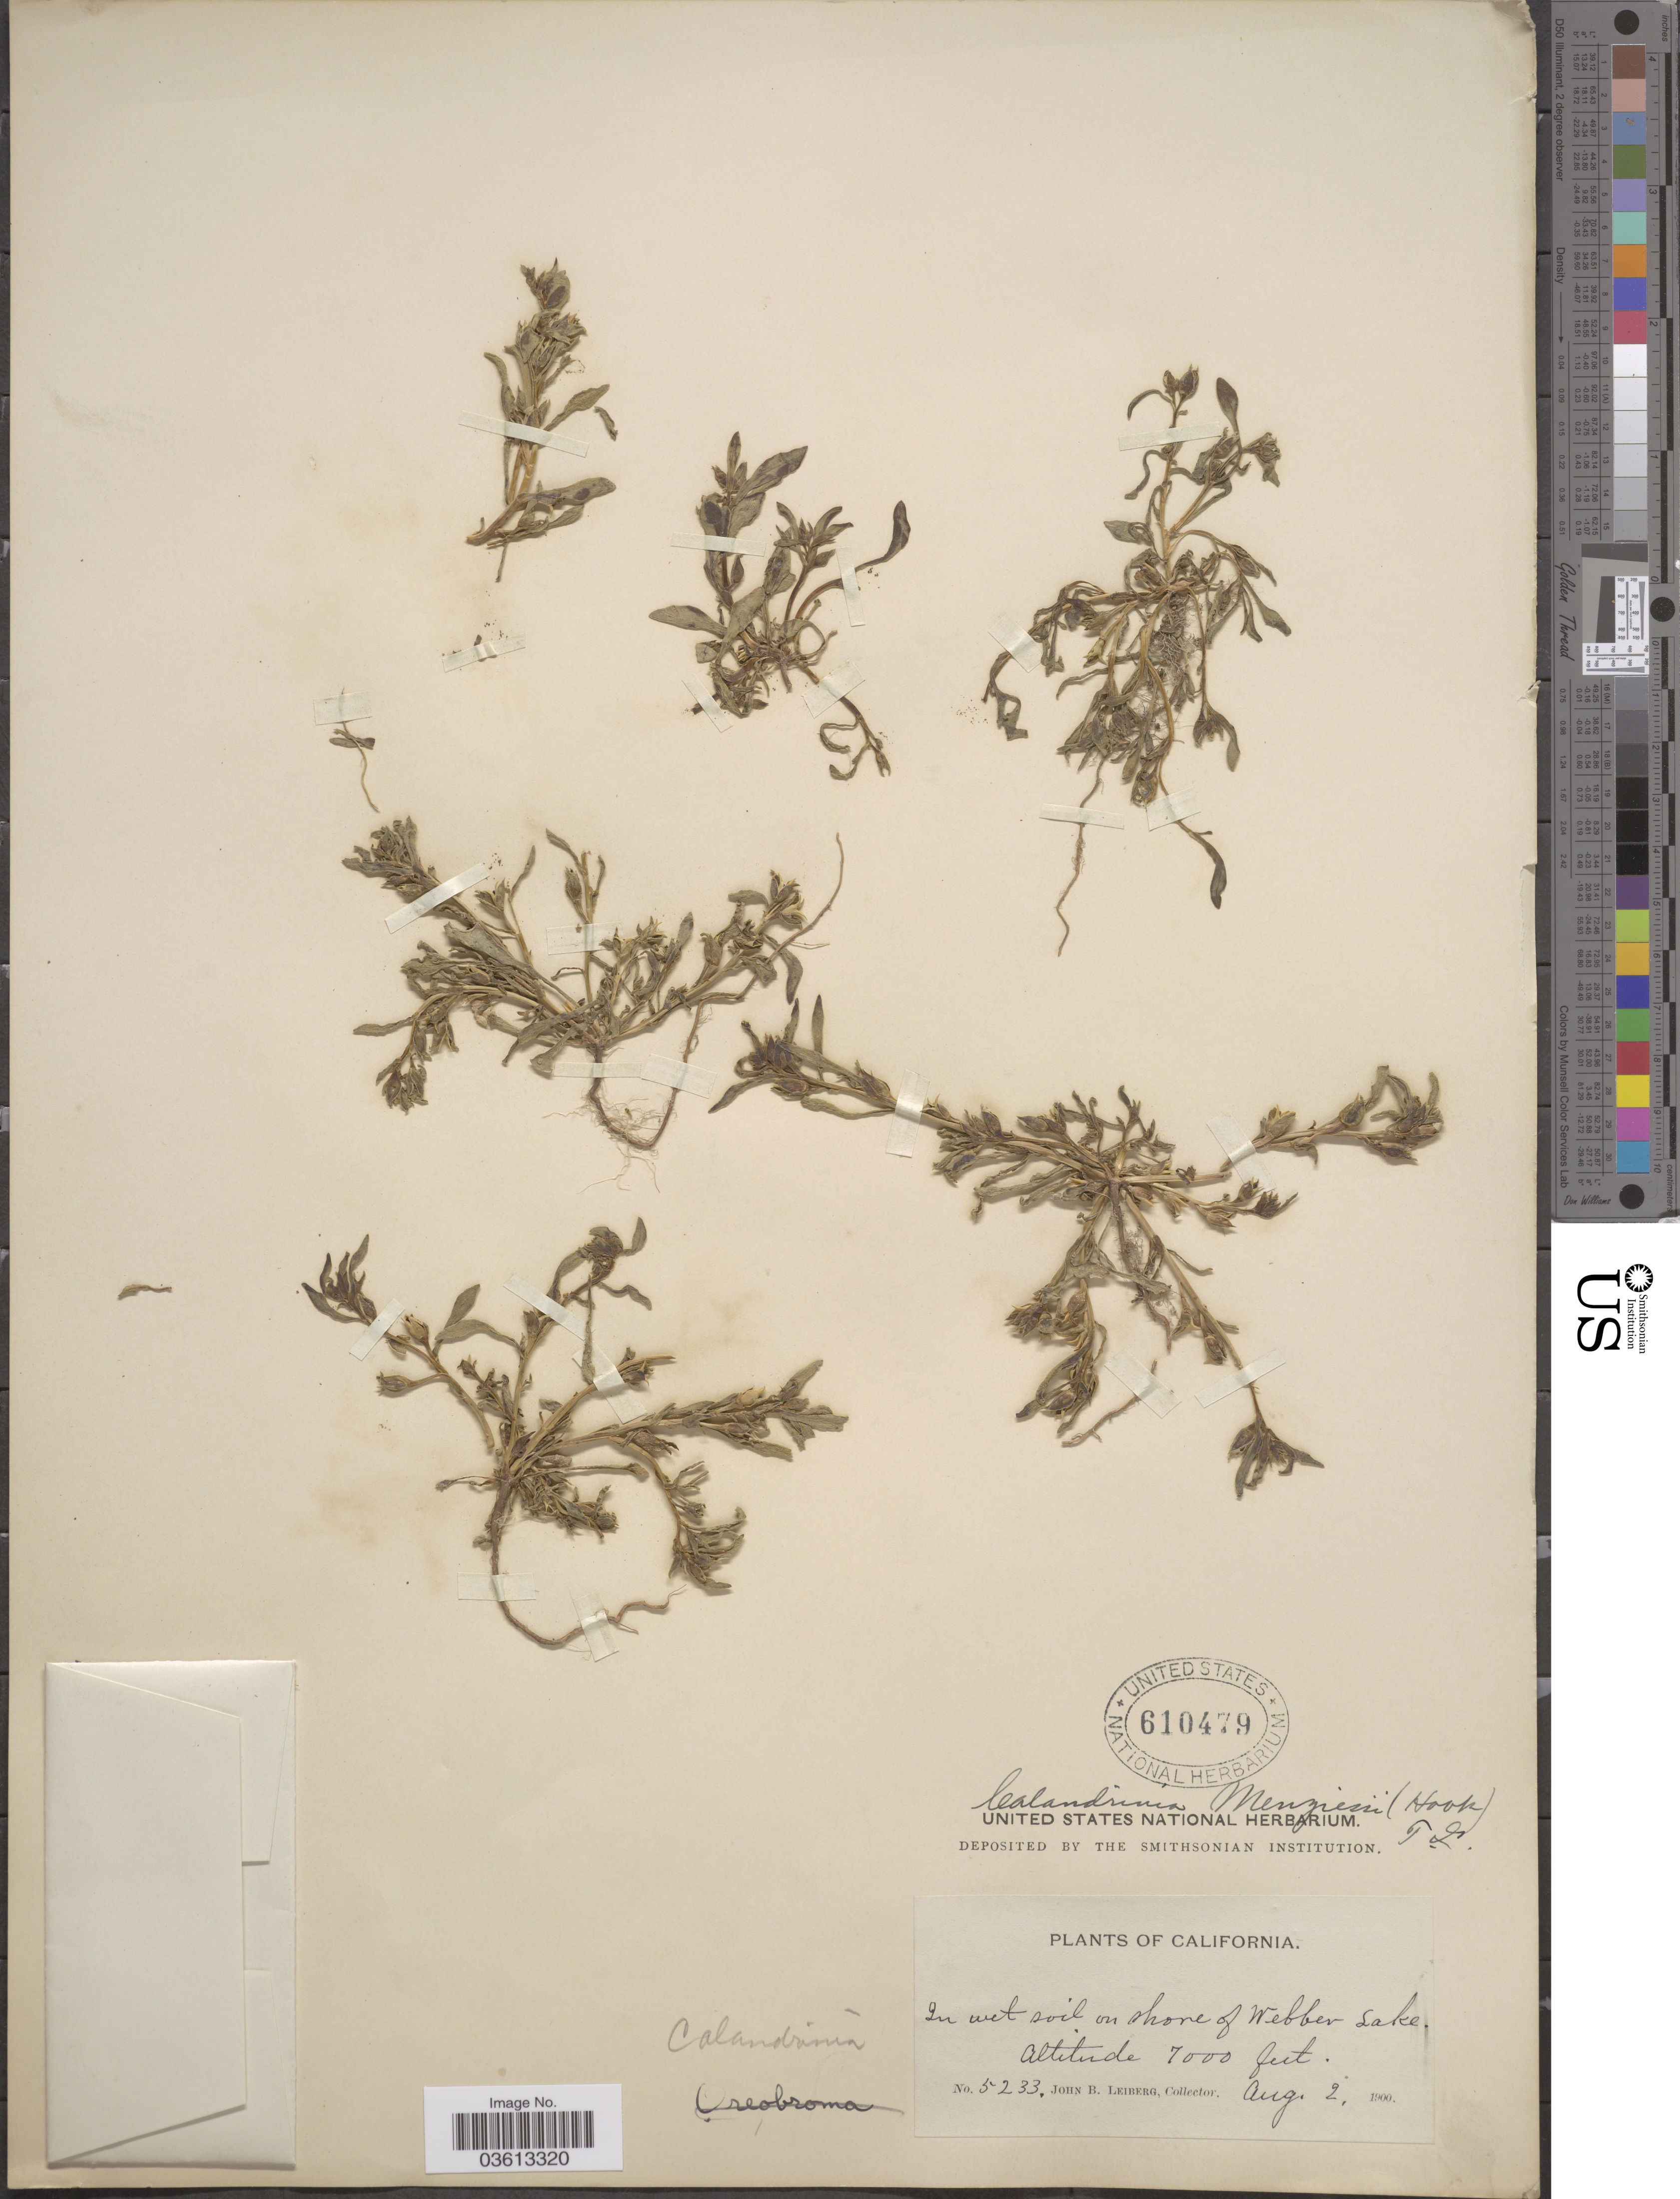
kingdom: Plantae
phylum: Tracheophyta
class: Magnoliopsida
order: Caryophyllales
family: Montiaceae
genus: Calandrinia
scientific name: Calandrinia ciliata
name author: (Ruiz & Pav.) DC.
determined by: Strong, Mark T., (BOT), Smithsonian Institution - National Museum of Natural History (UNITED STATES)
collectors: J. B. Leiberg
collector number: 5233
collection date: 1900-08-02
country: United States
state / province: California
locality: In wet soil on shore of Webber Lake.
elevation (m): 2134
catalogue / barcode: US 610479